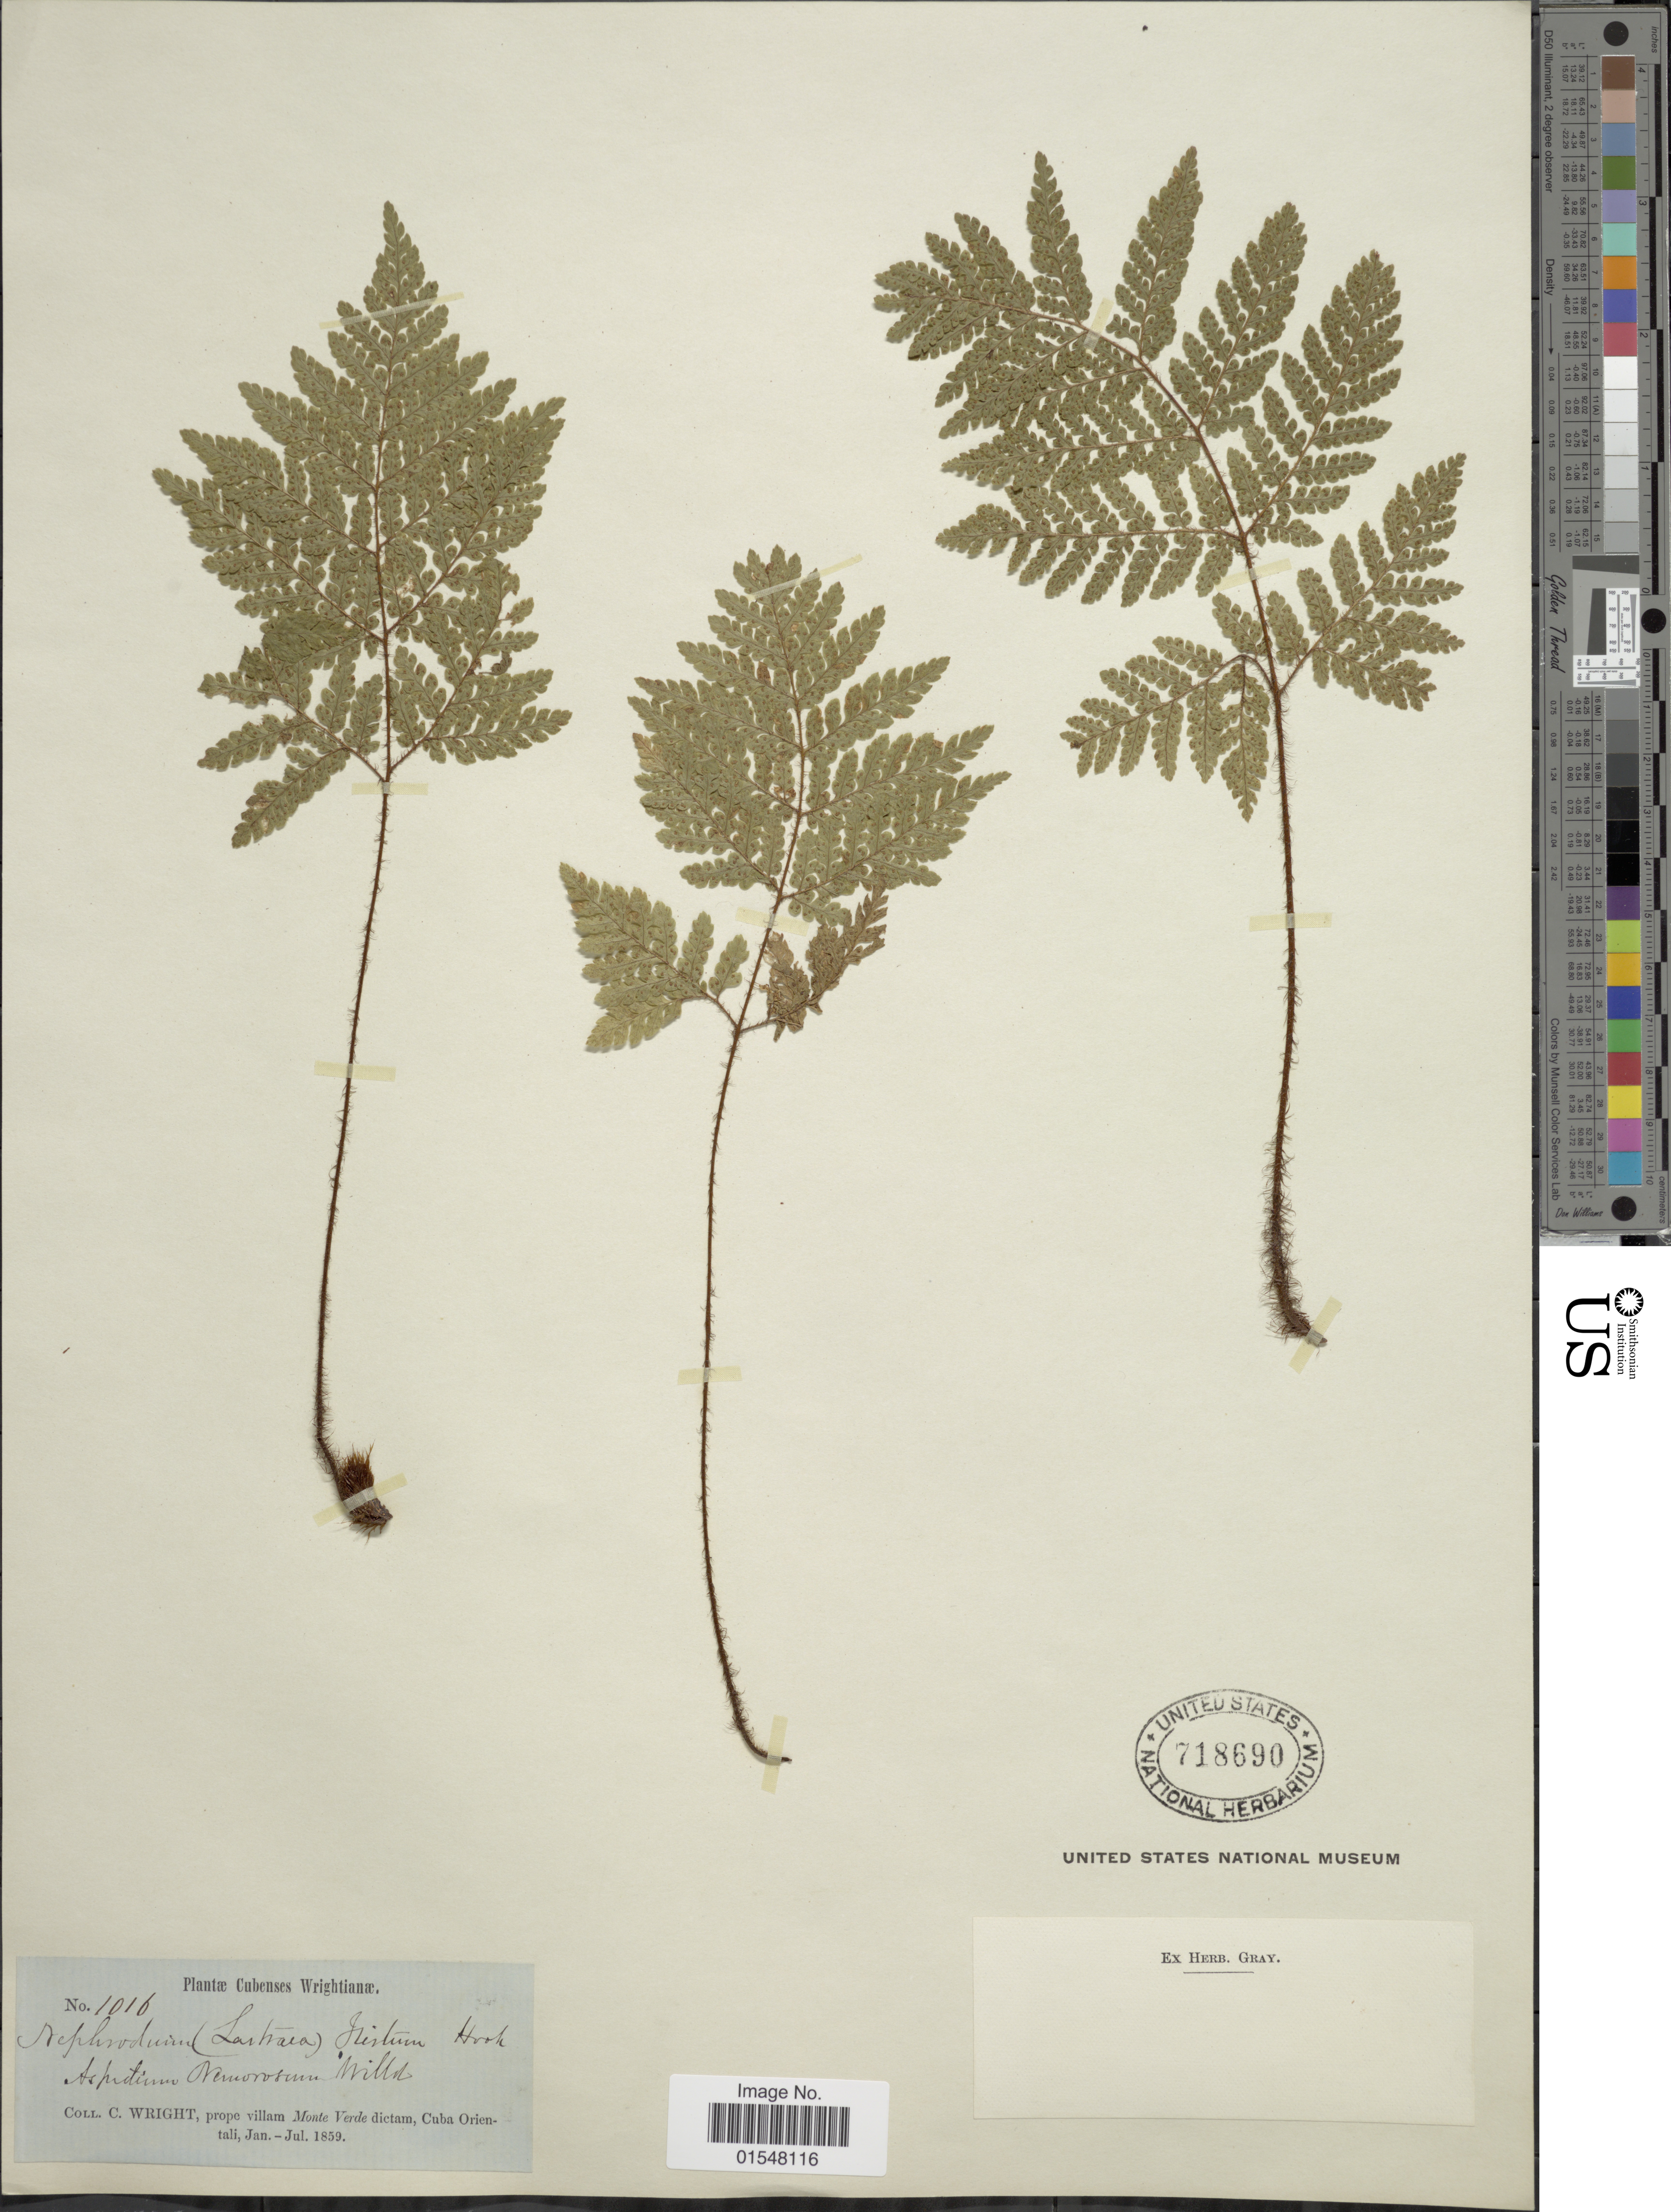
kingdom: Plantae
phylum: Tracheophyta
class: Polypodiopsida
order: Polypodiales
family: Dryopteridaceae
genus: Ctenitis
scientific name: Ctenitis hirta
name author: (Sw.) Ching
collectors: C. Wright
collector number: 1016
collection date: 1859-01/1859-07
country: Cuba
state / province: Oriente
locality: Prope villam Monte Verte dictam, Cuba Orientali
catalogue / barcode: US 718690